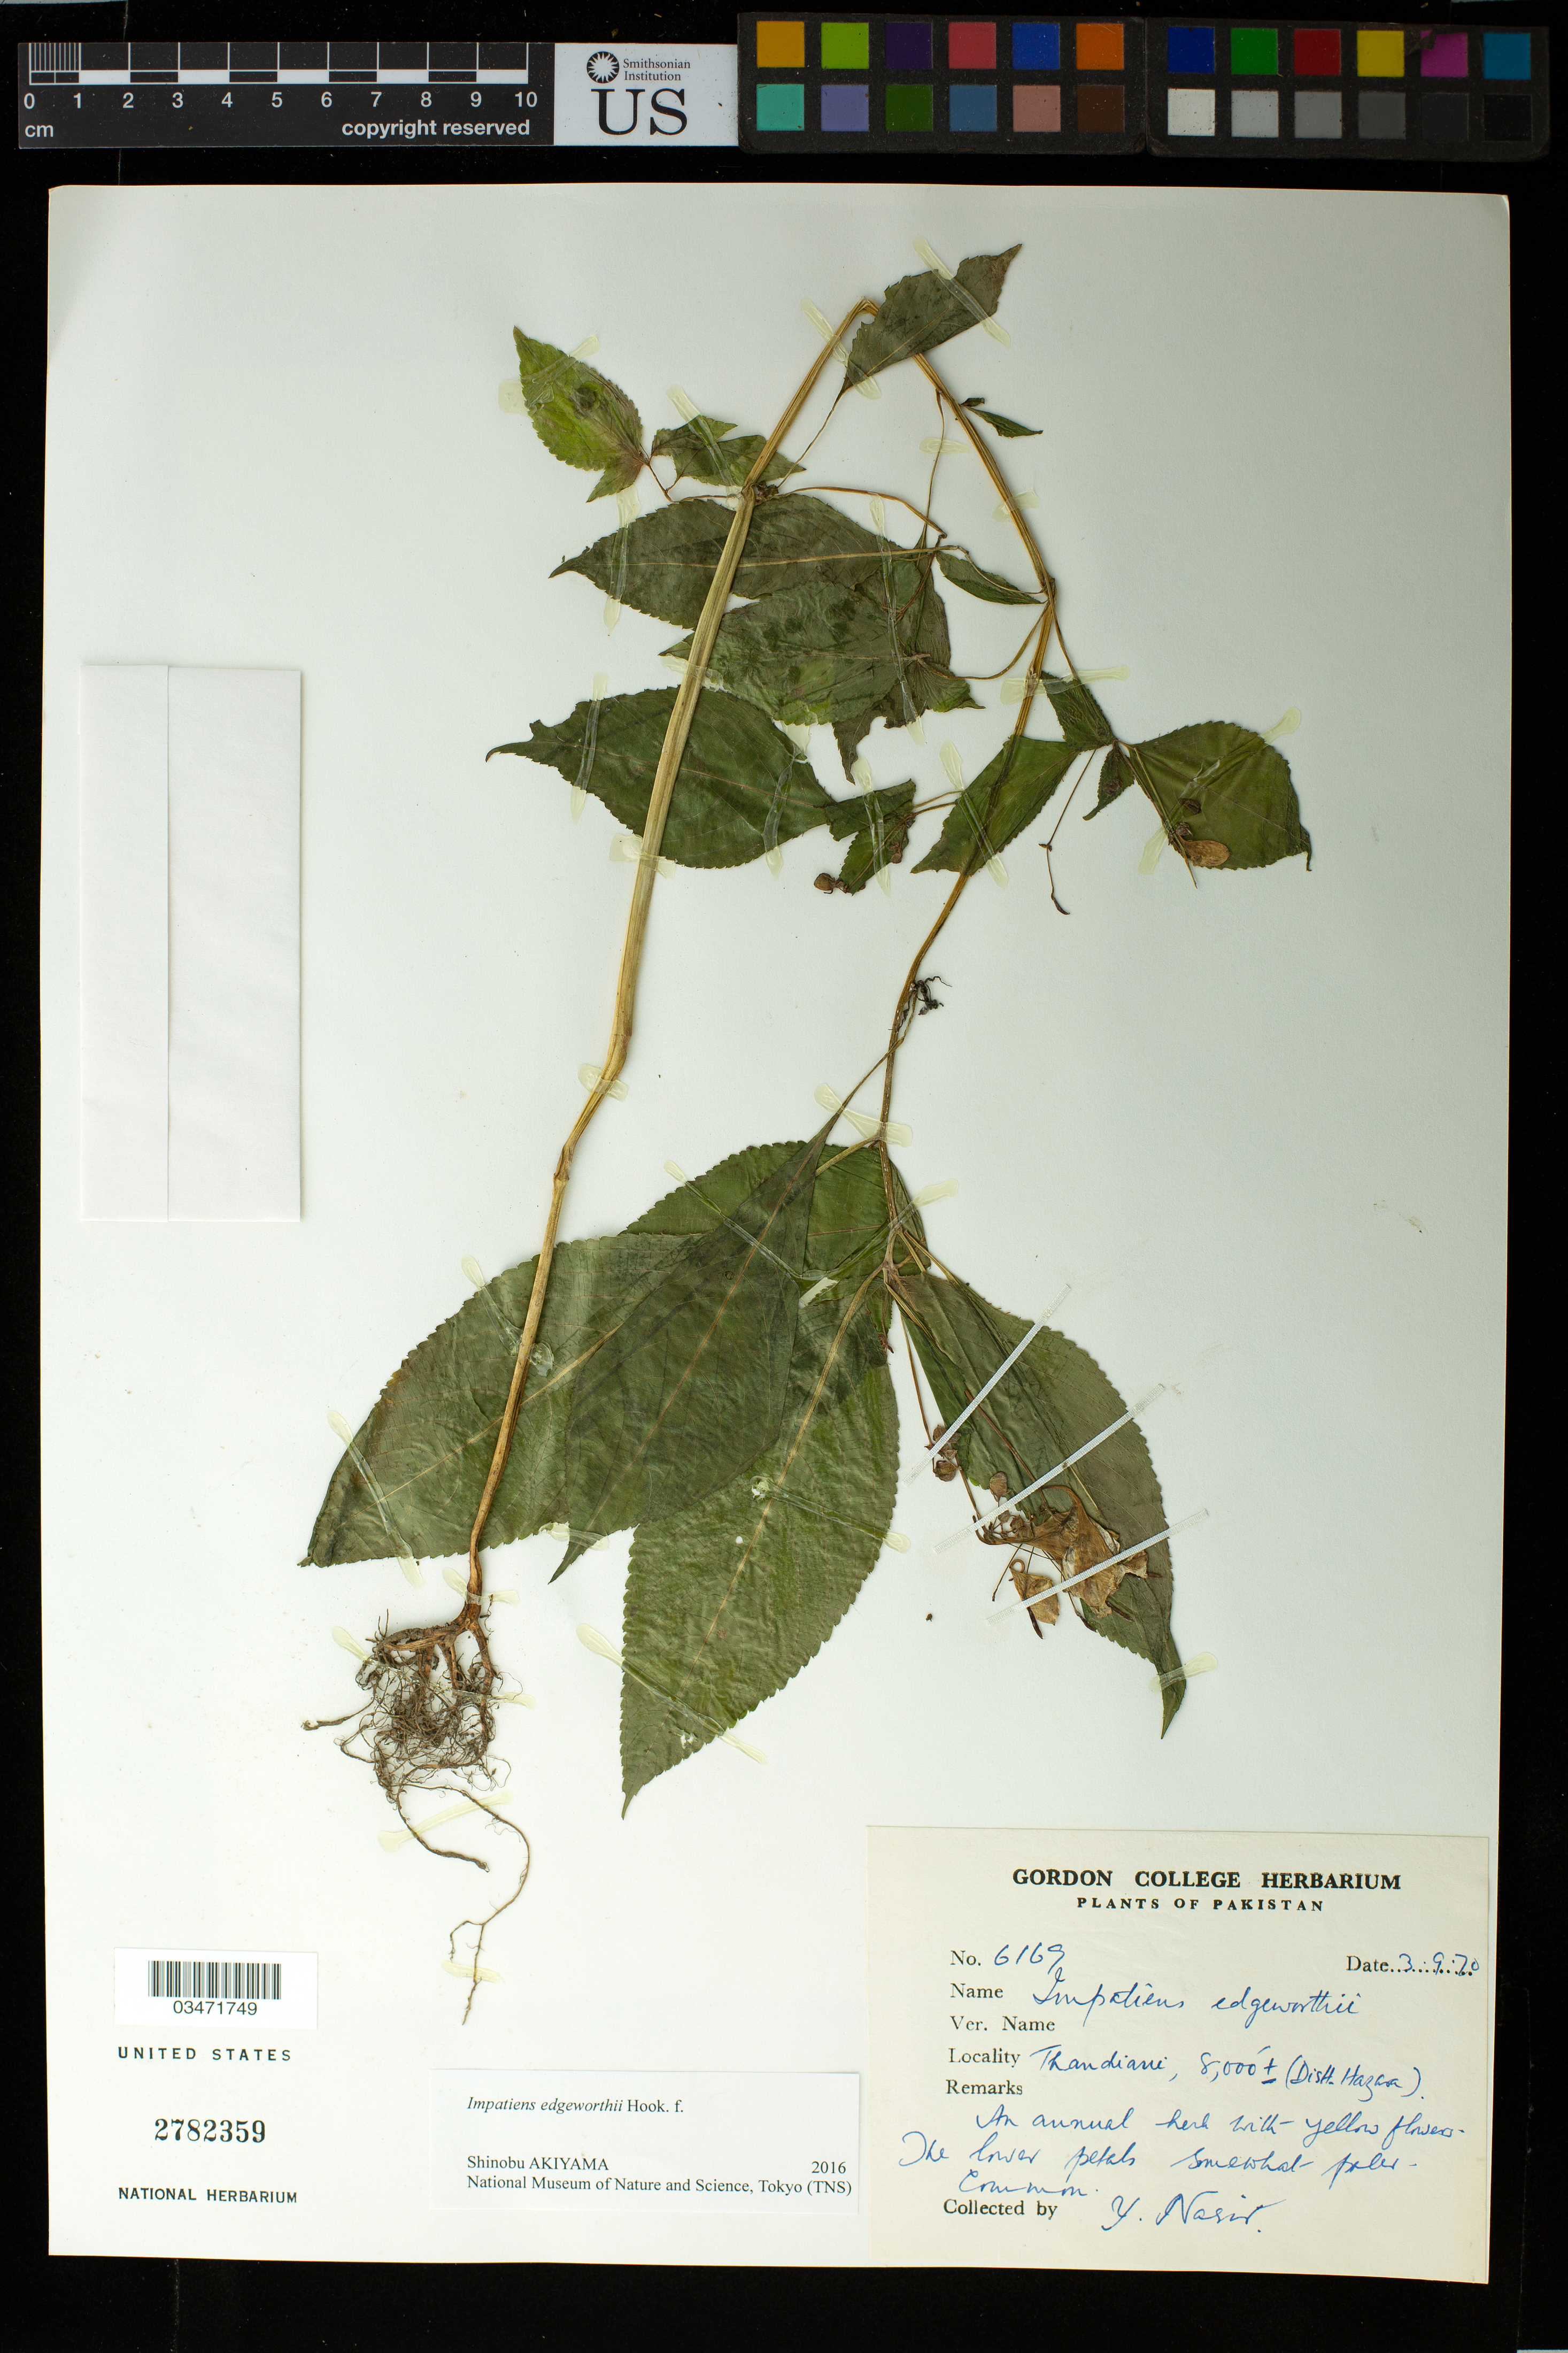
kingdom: Plantae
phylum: Tracheophyta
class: Magnoliopsida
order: Ericales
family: Balsaminaceae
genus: Impatiens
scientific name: Impatiens edgeworthii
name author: Hook. f.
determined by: Akiyama, Shinobu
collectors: Y. Nasir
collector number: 6169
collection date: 1970-09-03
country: Pakistan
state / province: Khyber Pakhtunkhwa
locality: Thandiani (Dist. Hazara)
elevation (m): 8000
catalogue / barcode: US 2782359